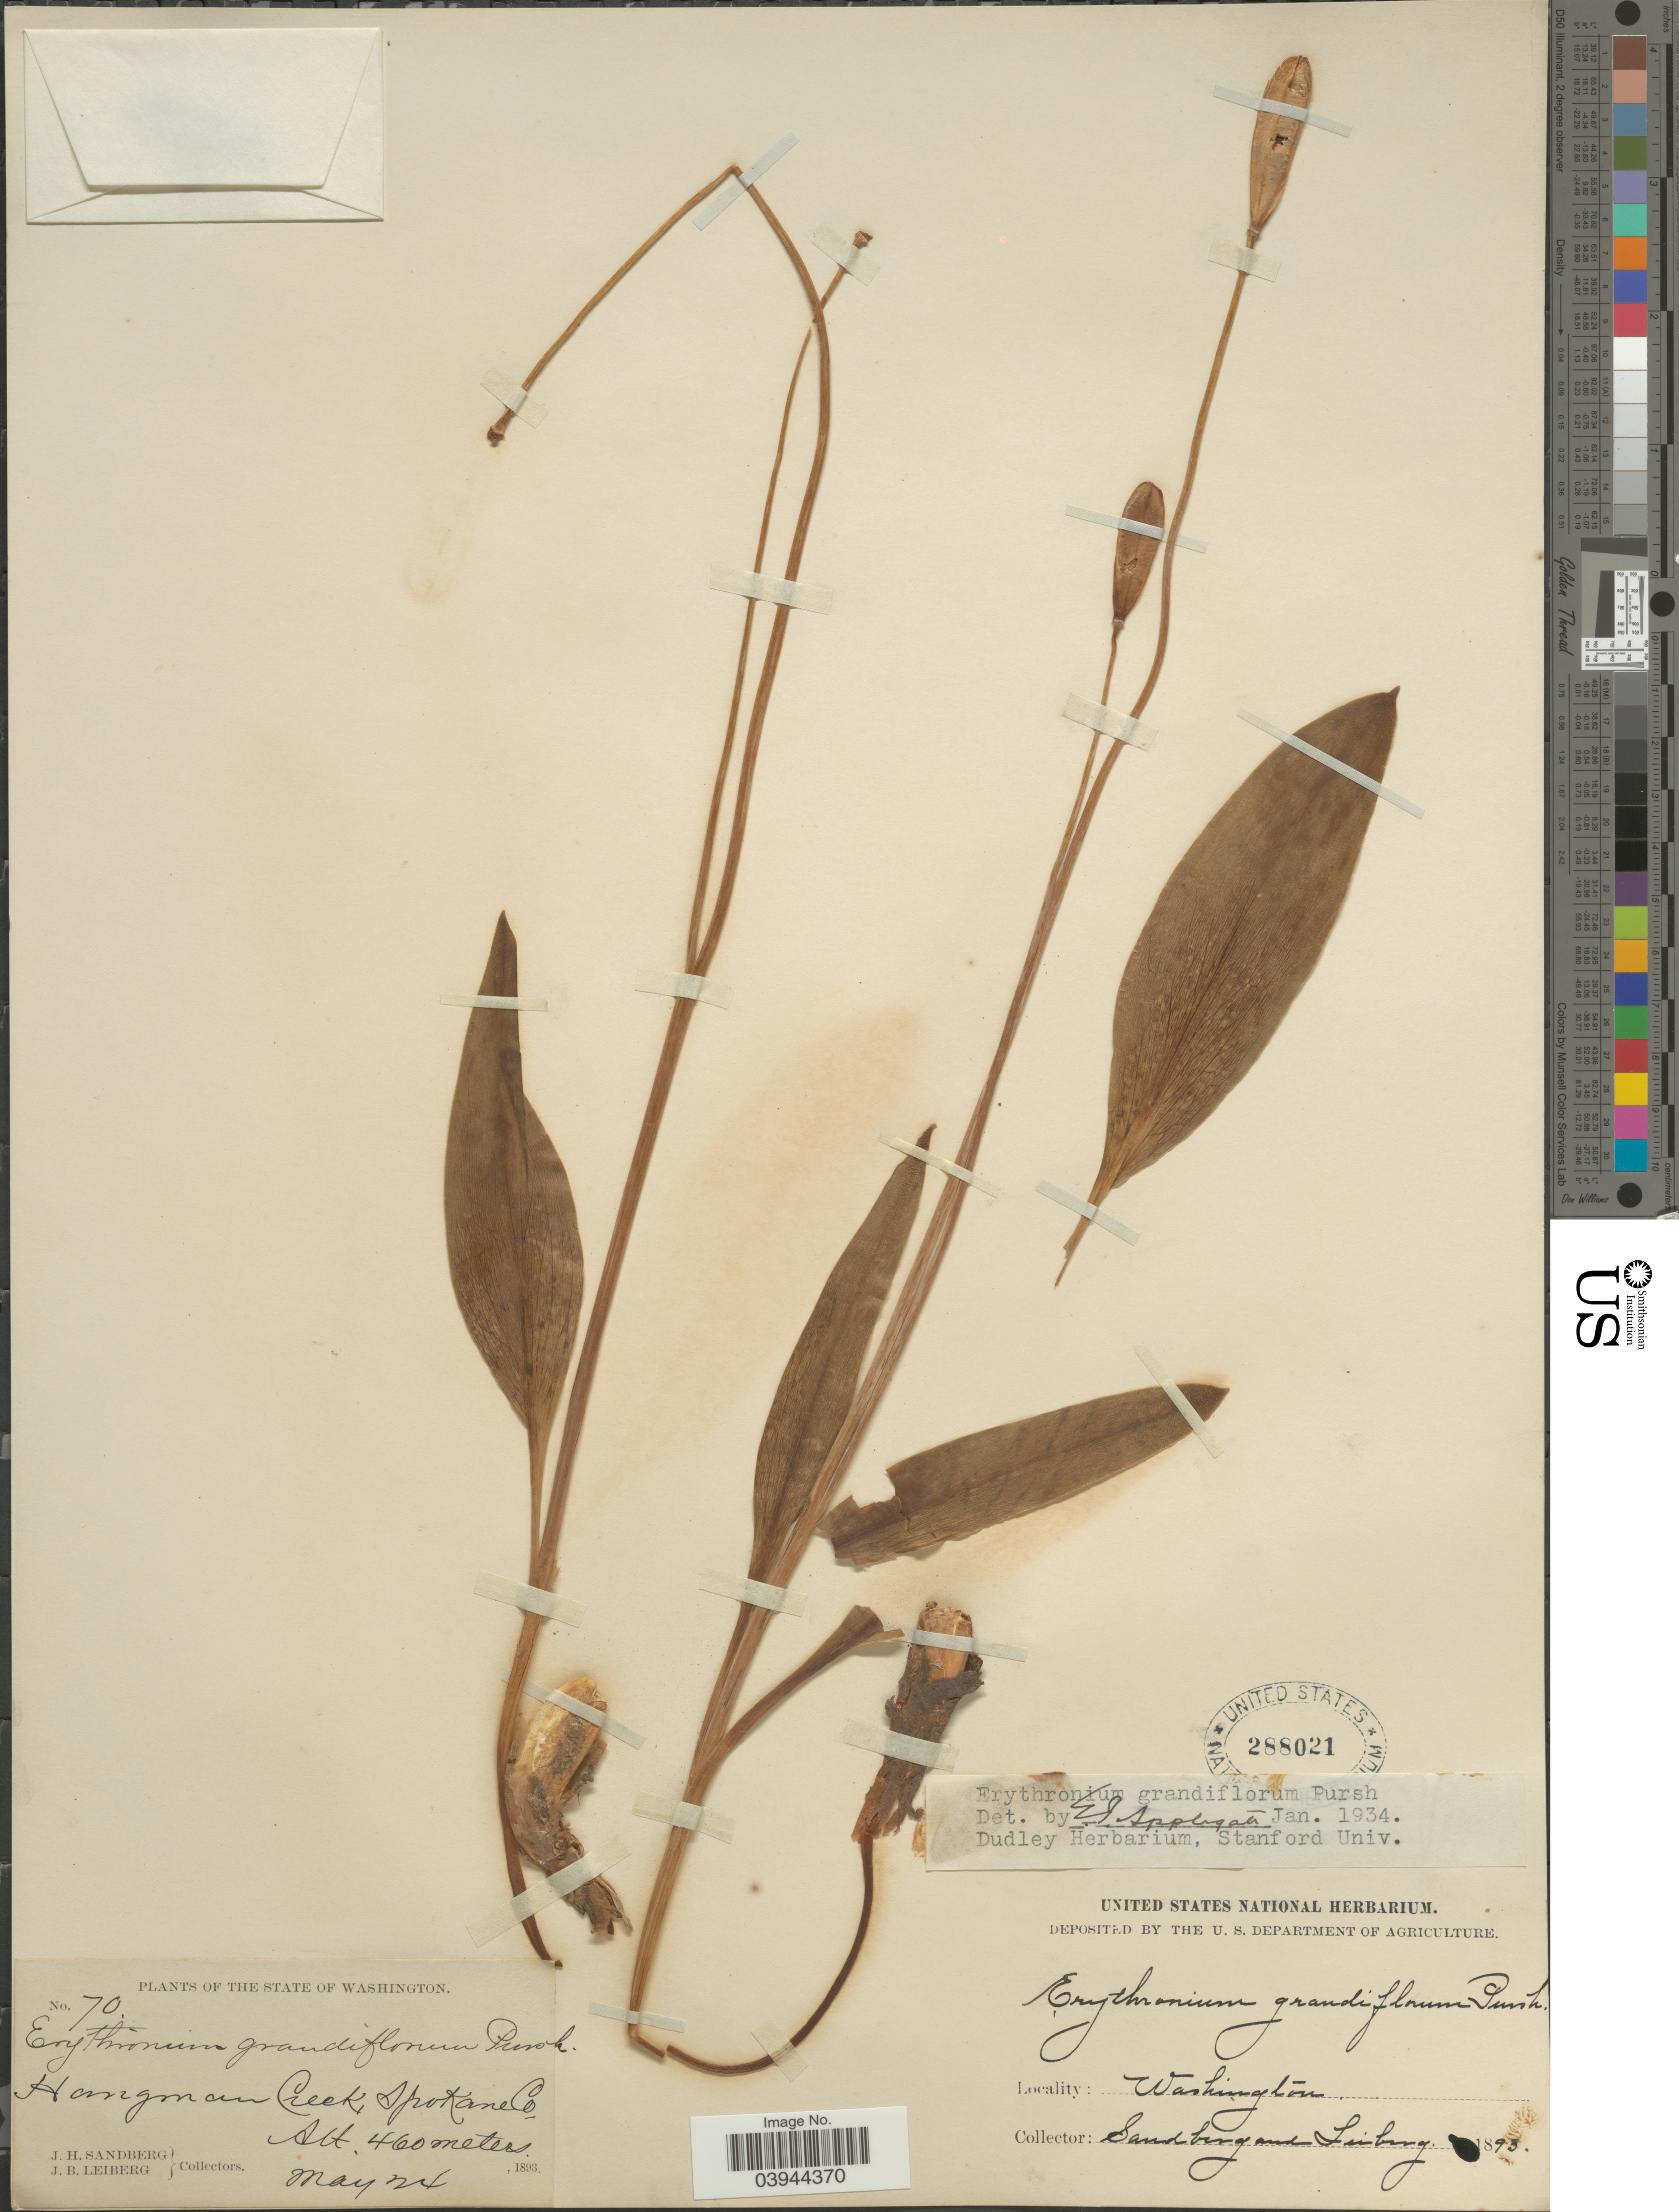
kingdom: Plantae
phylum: Tracheophyta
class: Liliopsida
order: Liliales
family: Liliaceae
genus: Erythronium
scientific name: Erythronium grandiflorum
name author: Pursh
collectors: J. H. Sandberg & J. B. Leiberg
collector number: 70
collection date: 1893-05-24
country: United States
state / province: Washington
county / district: Spokane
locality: Hangman Creek, Spokane Co.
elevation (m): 460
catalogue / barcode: US 288021